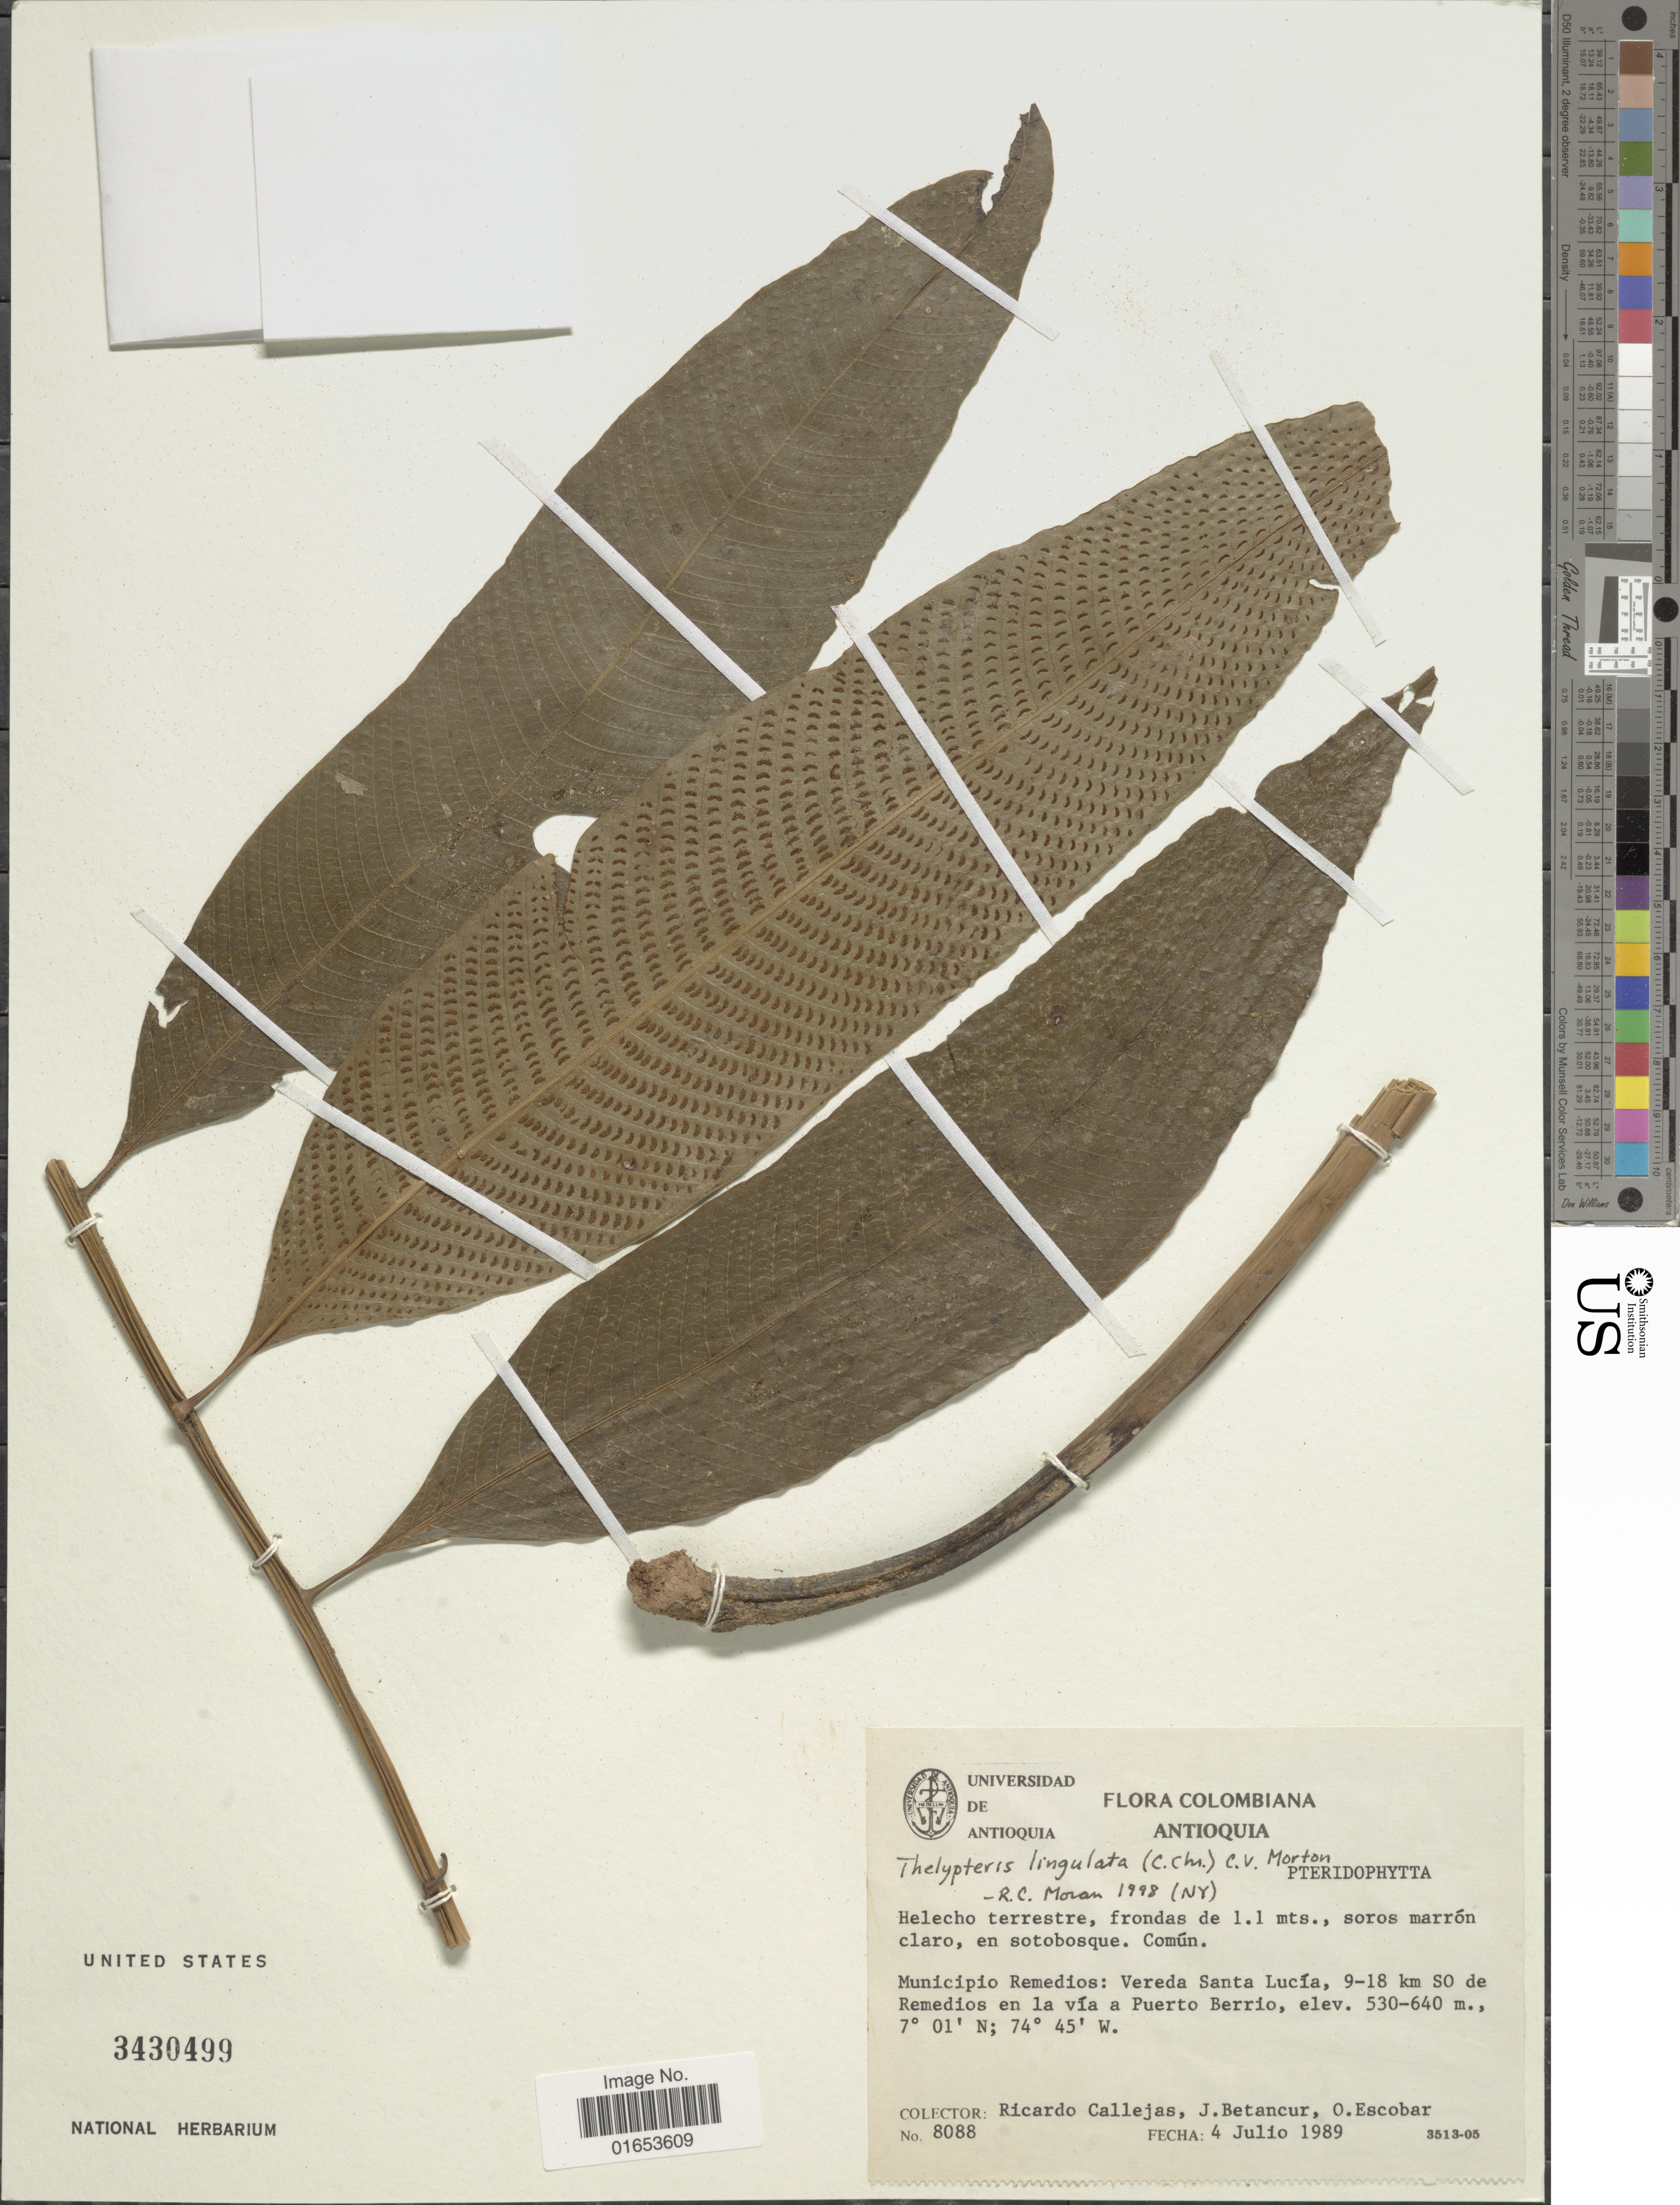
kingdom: Plantae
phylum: Tracheophyta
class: Polypodiopsida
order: Polypodiales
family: Thelypteridaceae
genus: Meniscium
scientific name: Meniscium lingulatum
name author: (C. Chr.) Pic. Serm.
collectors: R. Callejas, J. Betancur & O. D. Escobar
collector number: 8088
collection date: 1989-07-04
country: Colombia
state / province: Antioquia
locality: Municipio Remedios: Vereda Santa Lucía, 9-18 km SO de Remedios en la vía a Puerto Berrio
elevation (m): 530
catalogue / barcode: US 3430499